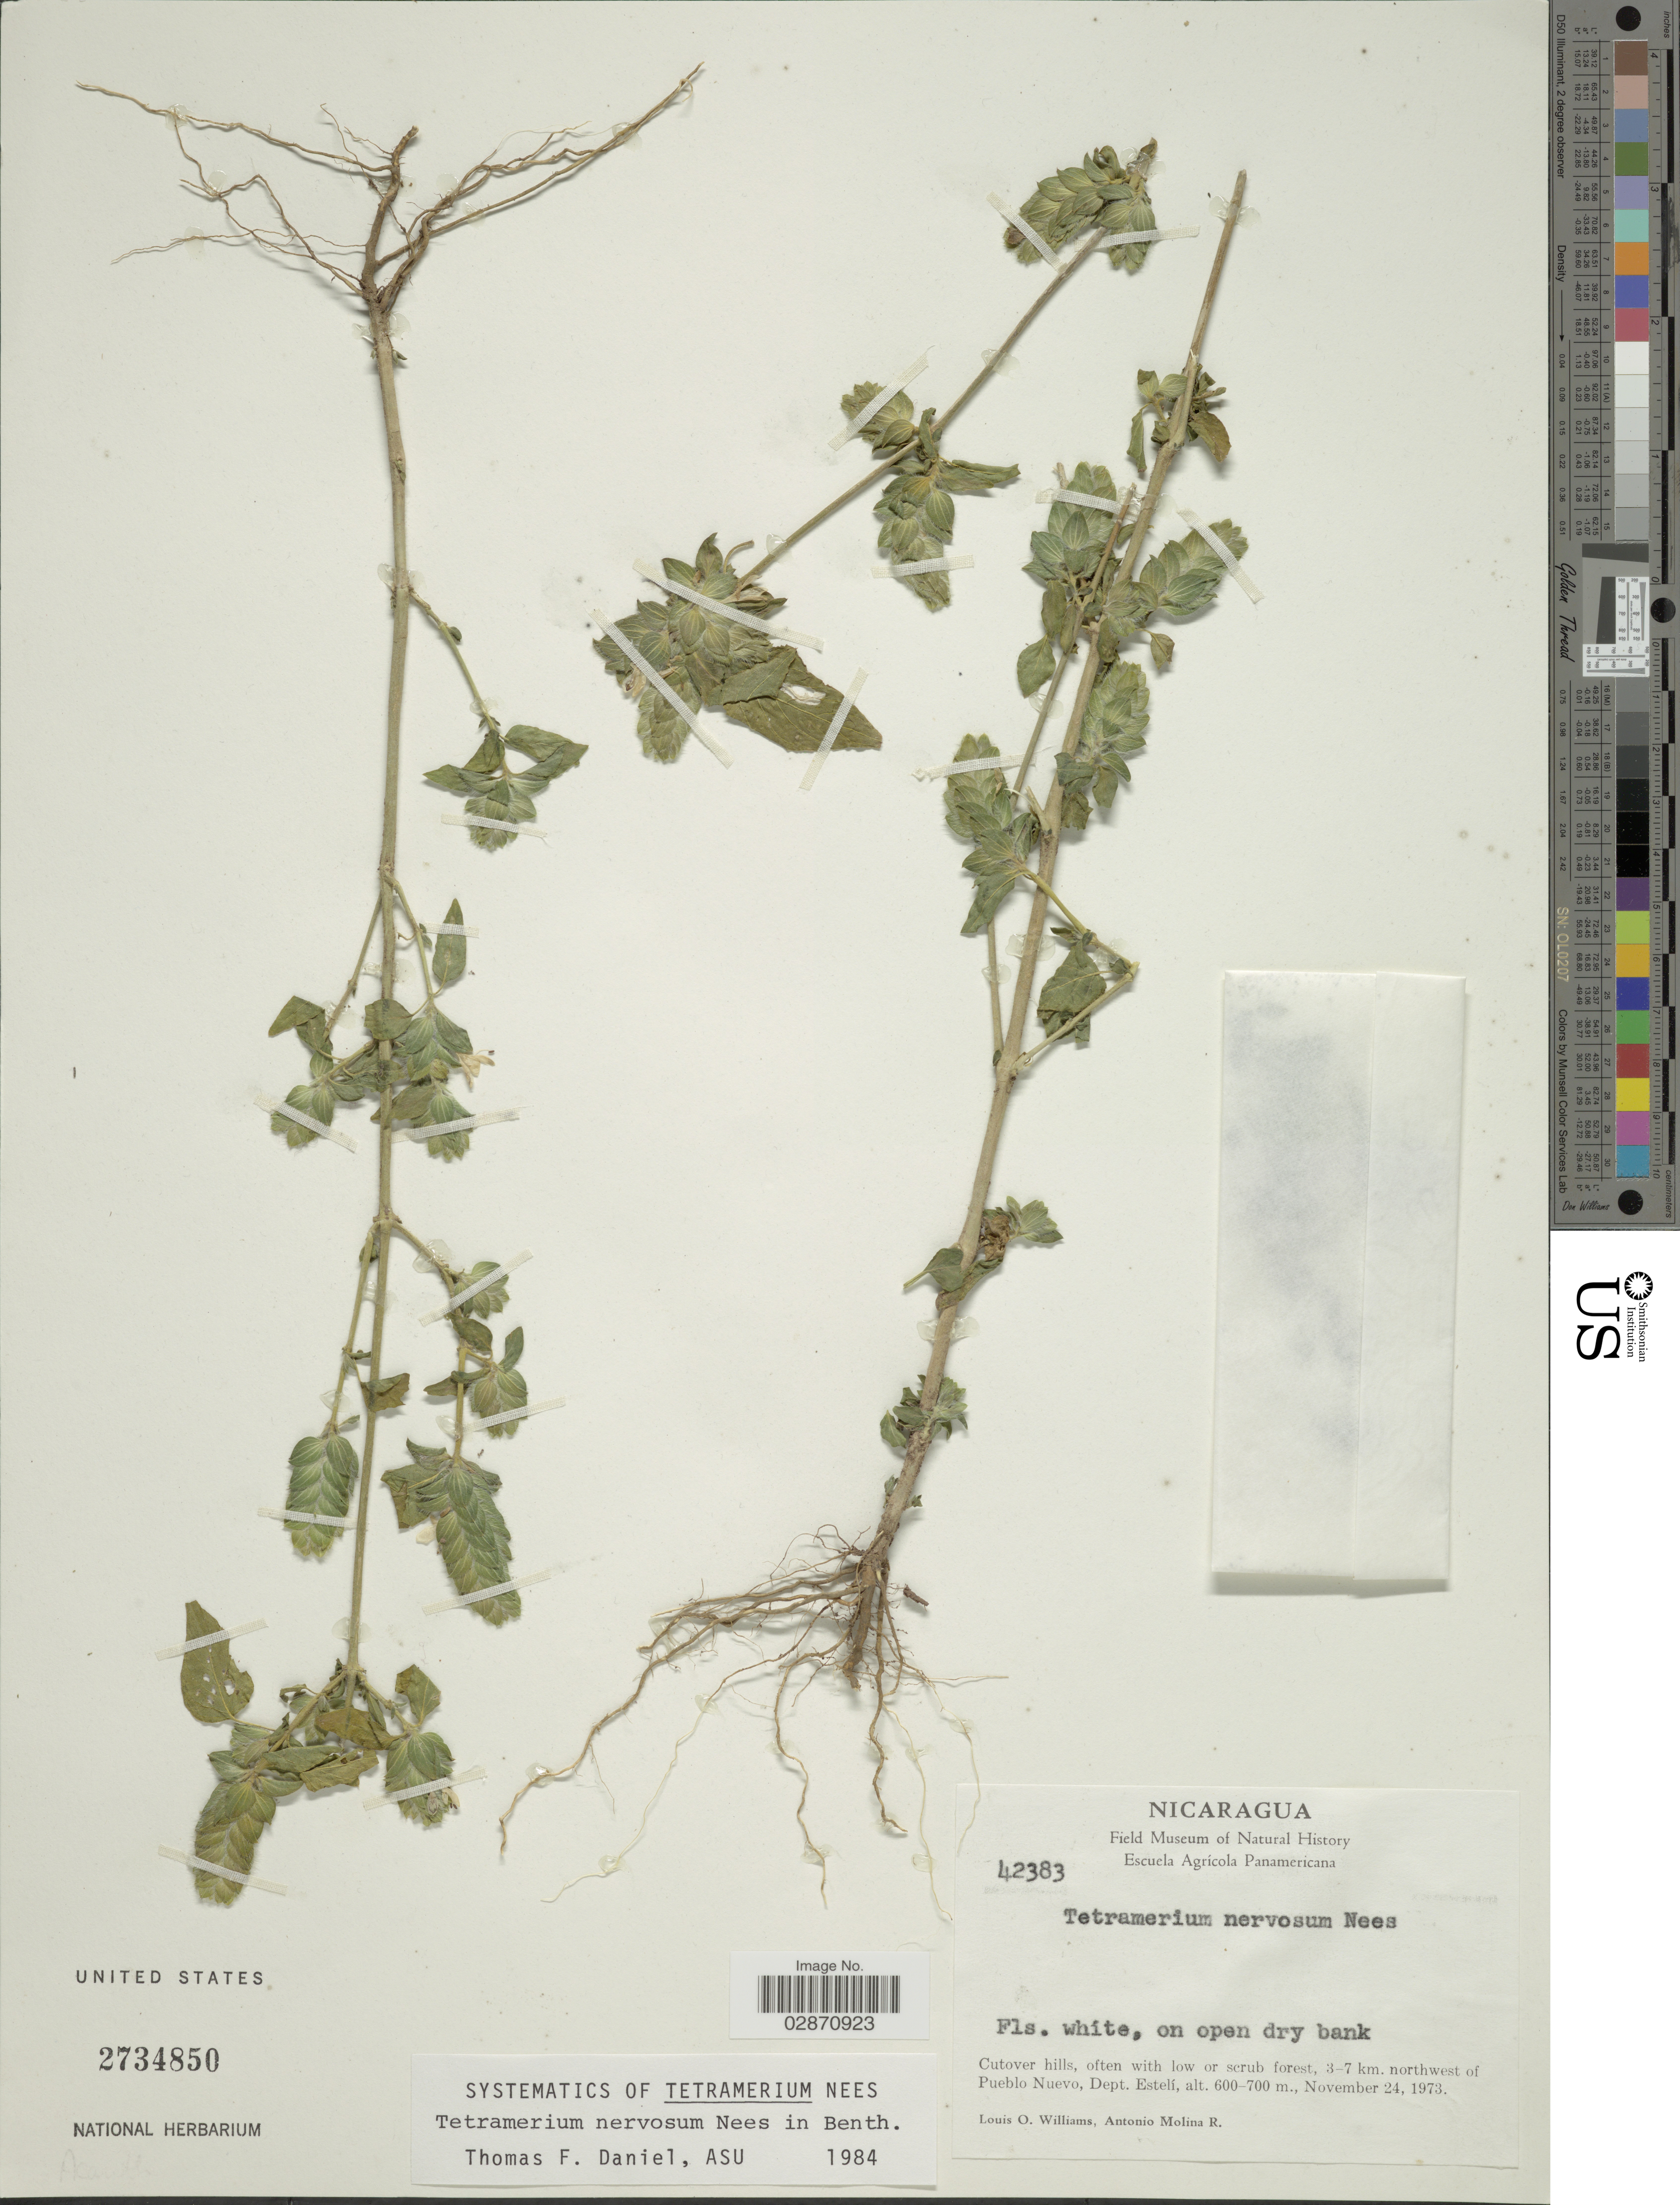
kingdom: Plantae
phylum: Tracheophyta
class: Magnoliopsida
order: Lamiales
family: Acanthaceae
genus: Tetramerium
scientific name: Tetramerium nervosum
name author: Nees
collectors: L. O. Williams & A. Molina R.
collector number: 42383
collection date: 1973-11-24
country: Nicaragua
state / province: Esteli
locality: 3-7 km. northwest of Pueblo Nuevo, Dept. Estelí.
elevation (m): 600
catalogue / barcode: US 2734850